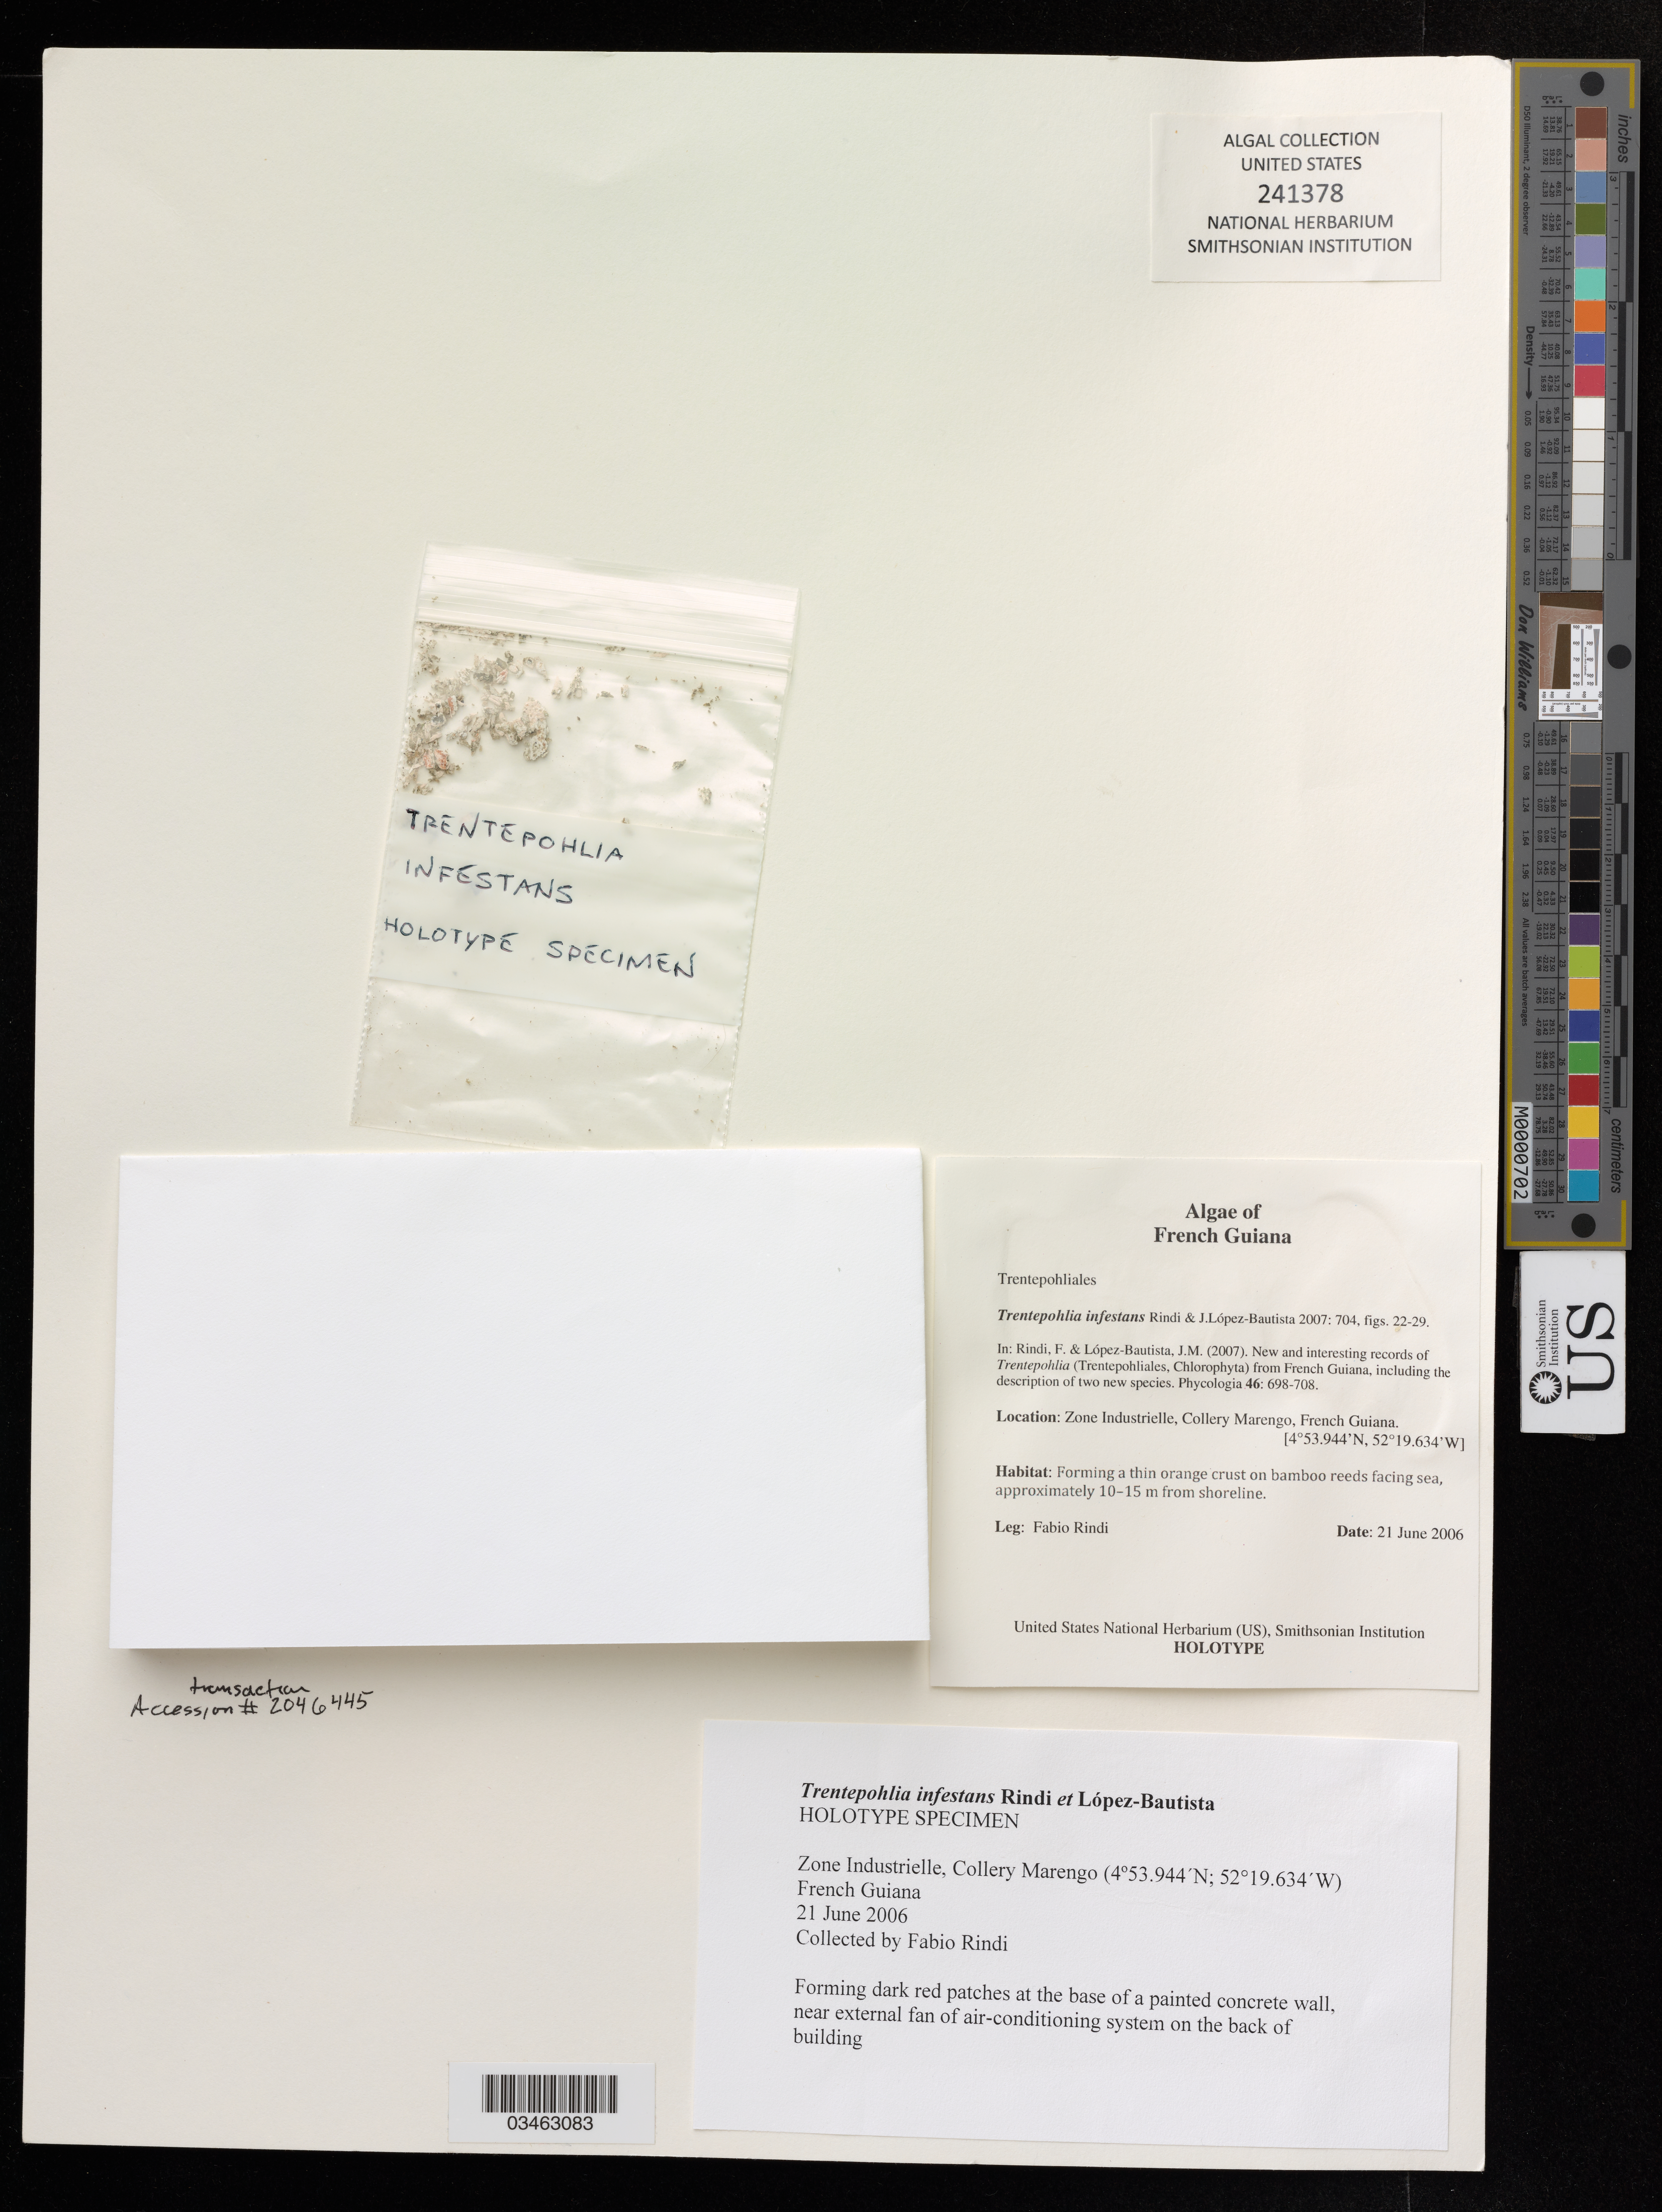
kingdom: Plantae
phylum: Chlorophyta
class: Ulvophyceae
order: Trentepohliales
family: Trentepohliaceae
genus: Trentepohlia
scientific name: Trentepohlia infestans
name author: Rindi & J. Lopez-Bautista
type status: Holotype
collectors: F. Rindi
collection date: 2006-06-21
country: French Guiana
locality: Zone Industrielle, Collery Marengo.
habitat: Forming a thin orange crust on bamboo reeds facing sea, approximately 10-15 m from shoreline.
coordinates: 4 53.944 N, 52 19.634 W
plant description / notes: Transaction Accession # 2046445.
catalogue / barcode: US 241378